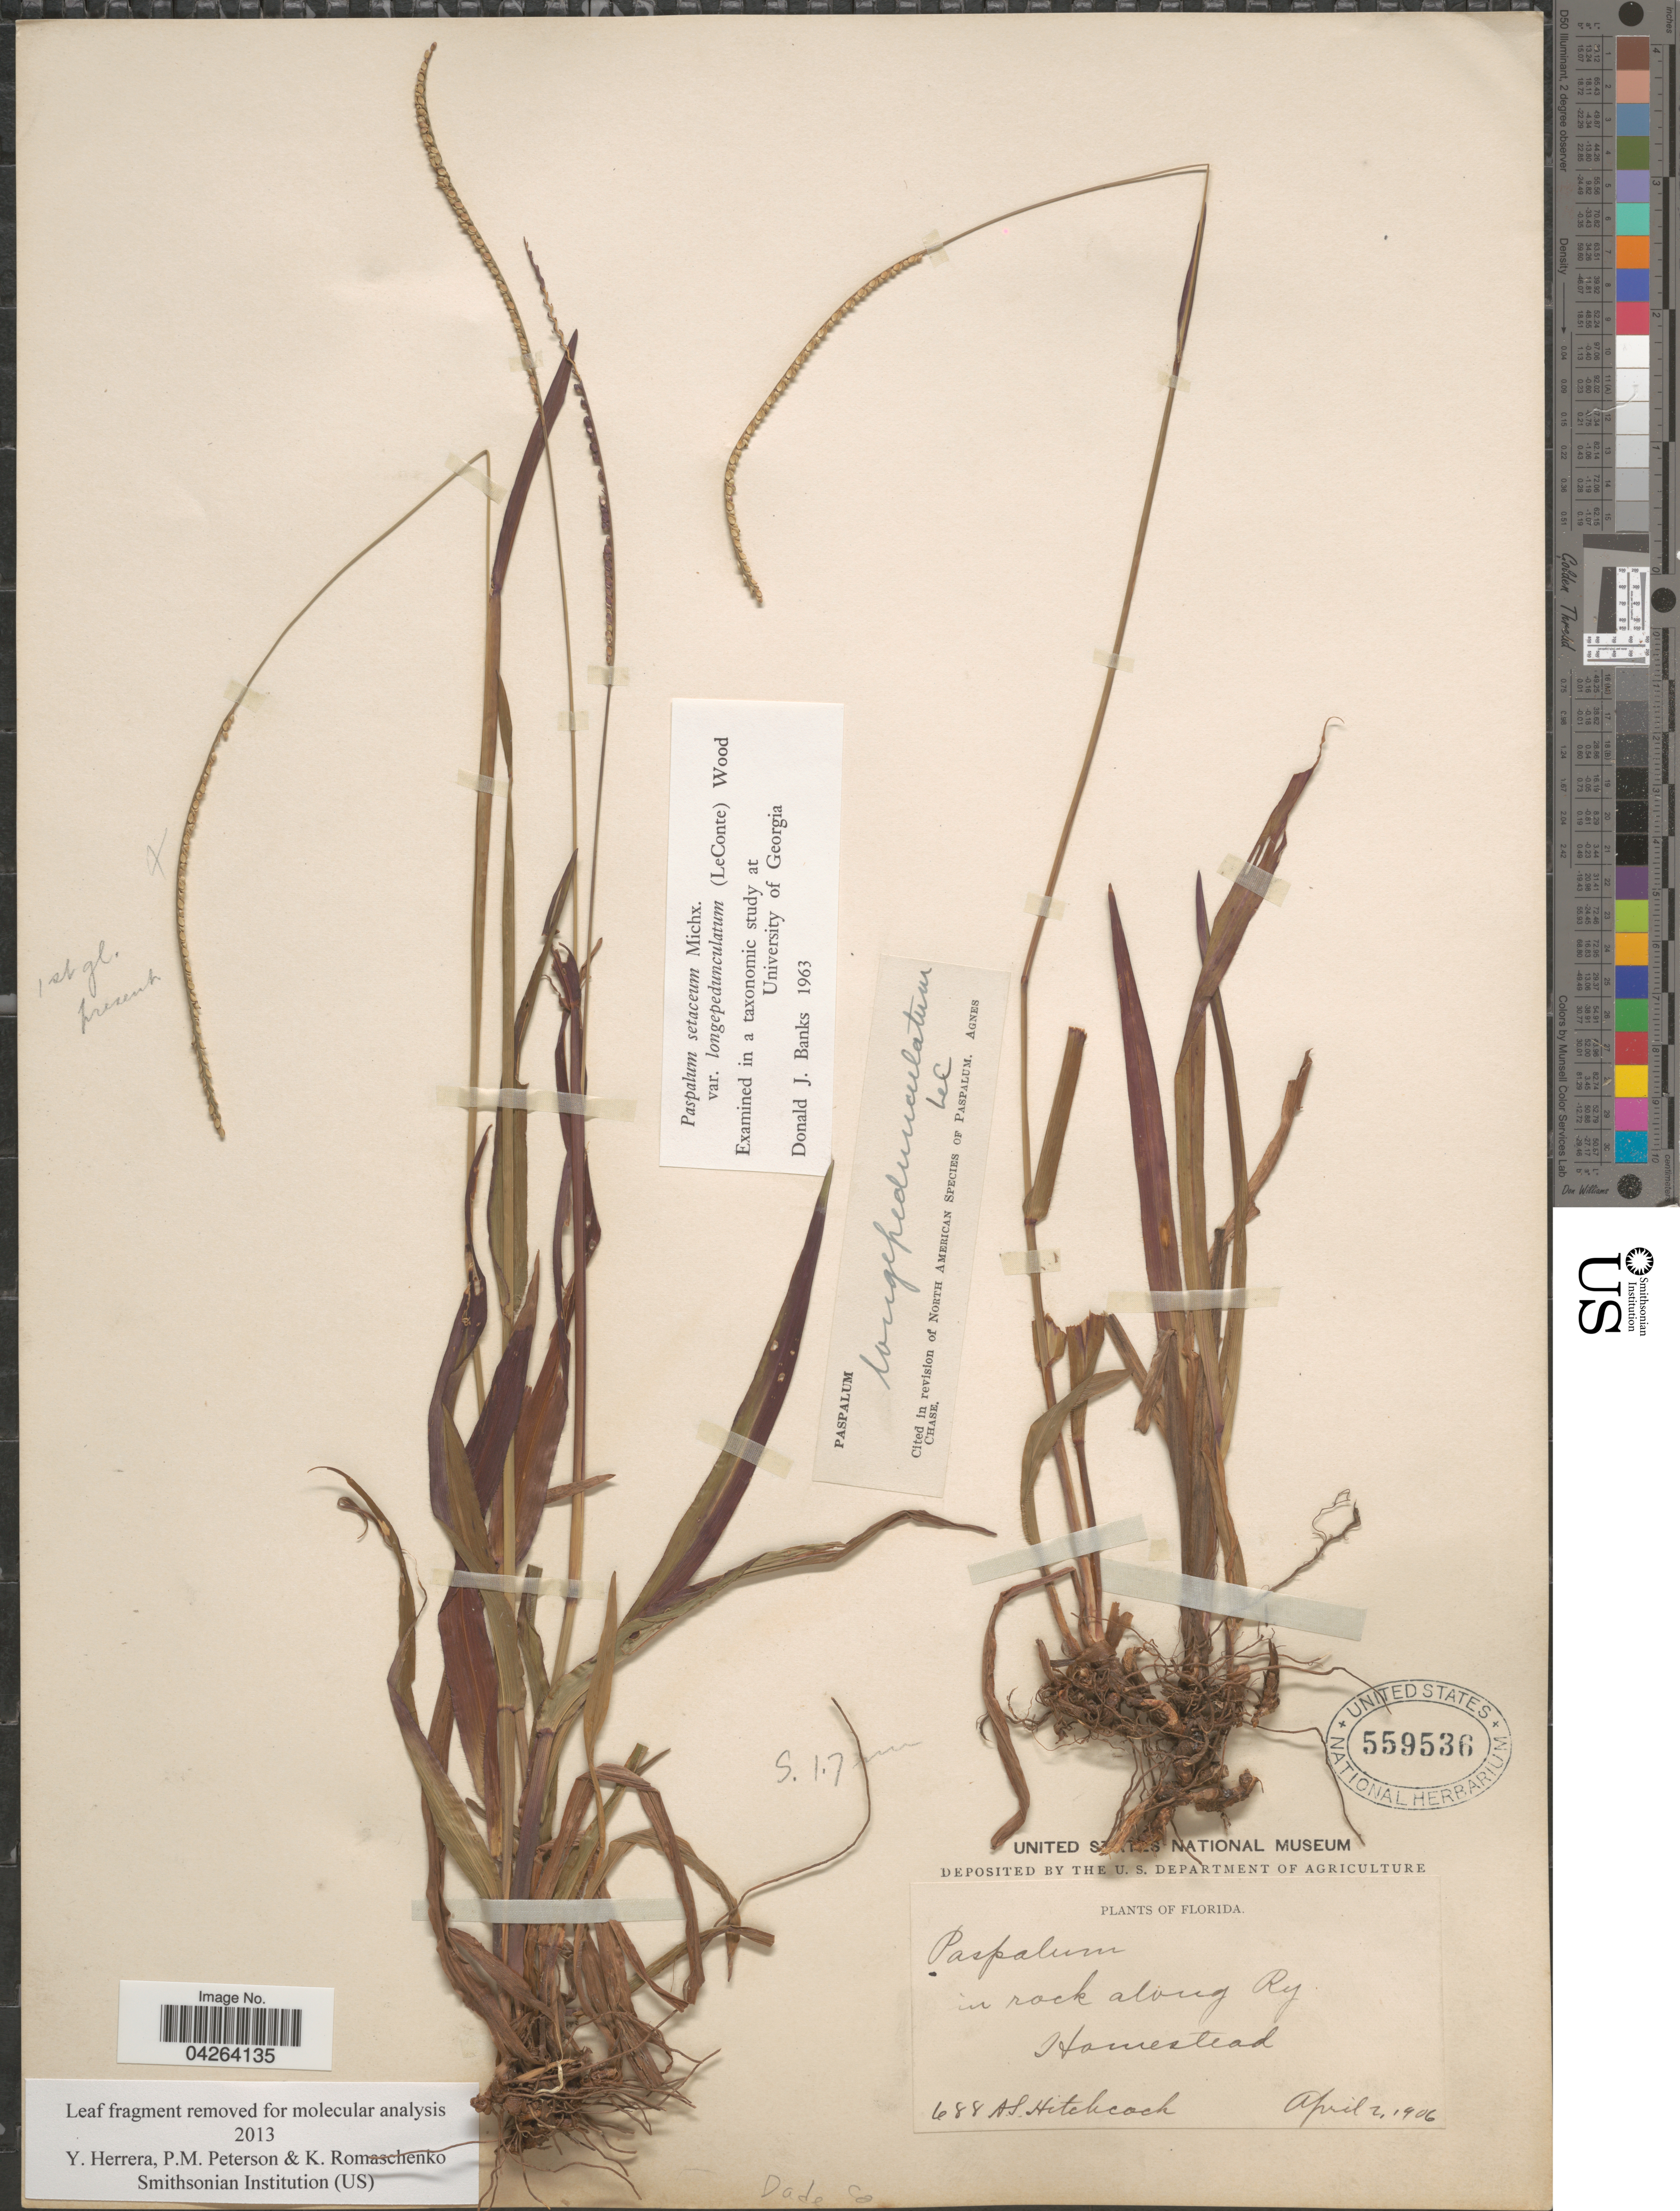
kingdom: Plantae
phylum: Tracheophyta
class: Liliopsida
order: Poales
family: Poaceae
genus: Paspalum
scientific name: Paspalum setaceum var. longipedunculatum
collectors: A. S. Hitchcock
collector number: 688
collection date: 1906-04-02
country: United States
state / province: Florida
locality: In rock along Ry Homestead. Dade Co.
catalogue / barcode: US 559536